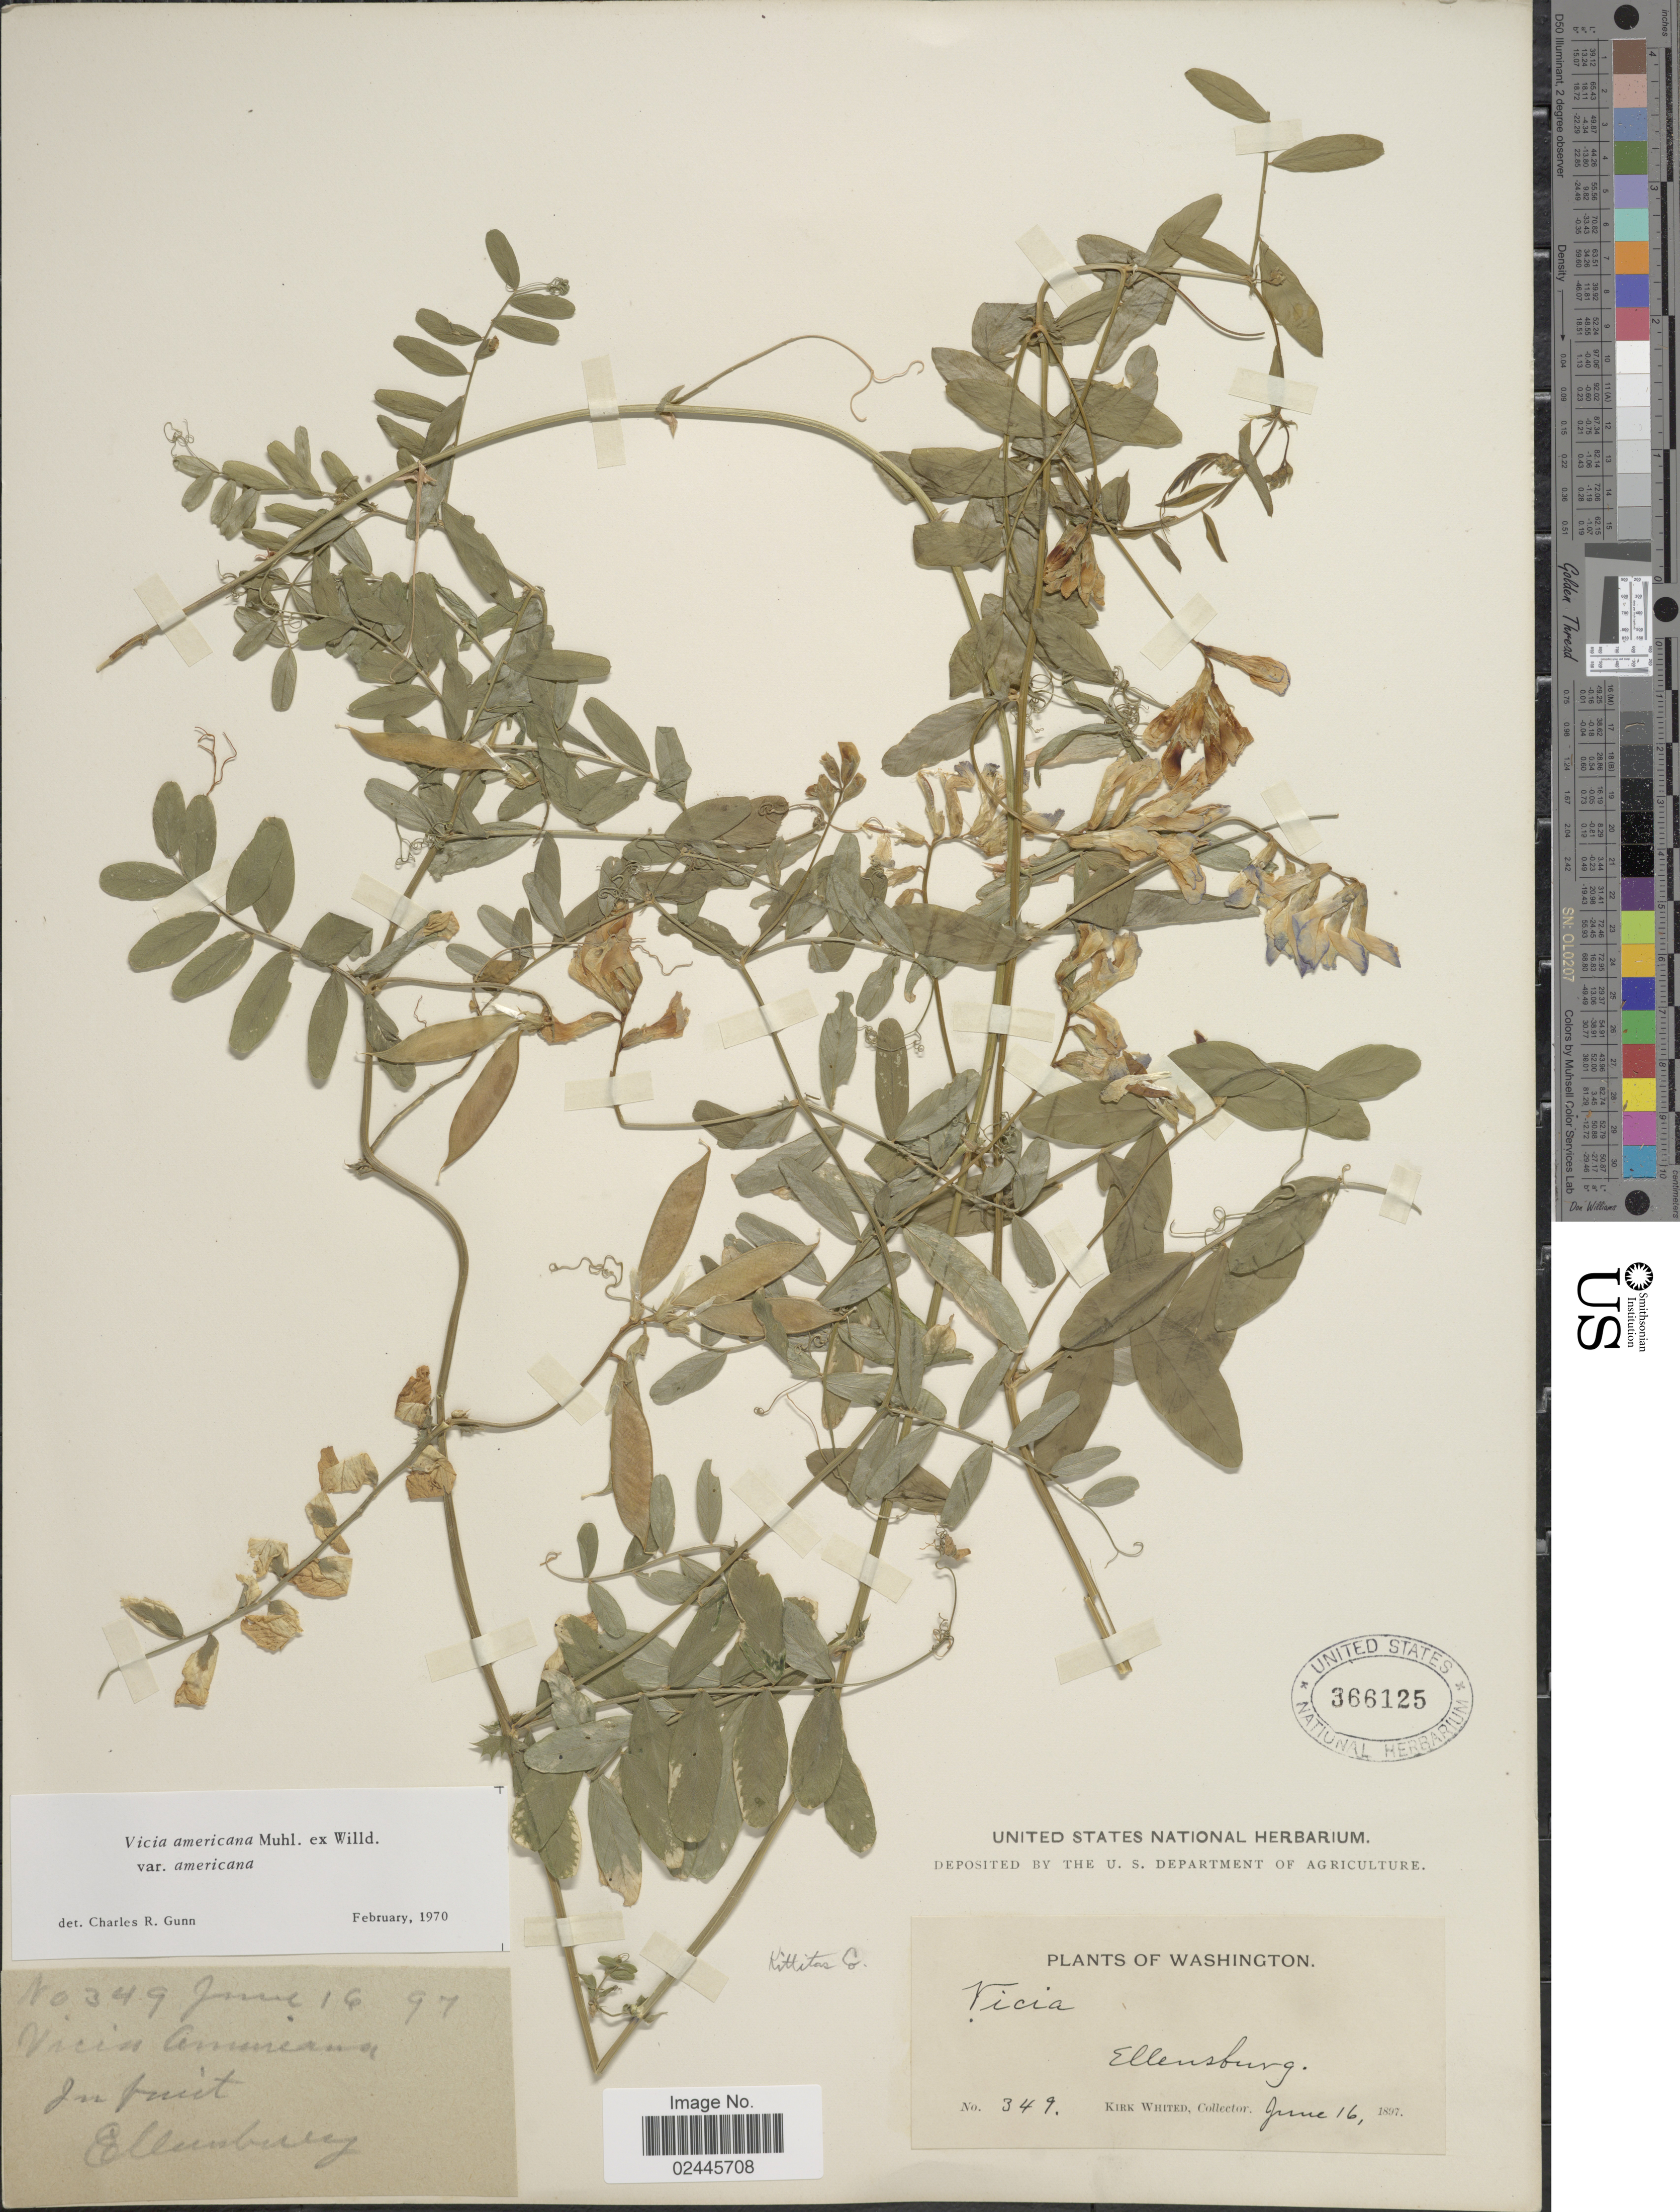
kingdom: Plantae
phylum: Tracheophyta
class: Magnoliopsida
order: Fabales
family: Fabaceae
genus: Vicia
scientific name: Vicia americana var. americana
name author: Muhl. ex Willd.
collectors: K. Whited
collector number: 349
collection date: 1897-06-16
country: United States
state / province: Washington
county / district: Kittitas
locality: Ellensburg. Kittitas Co.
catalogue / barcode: US 366125